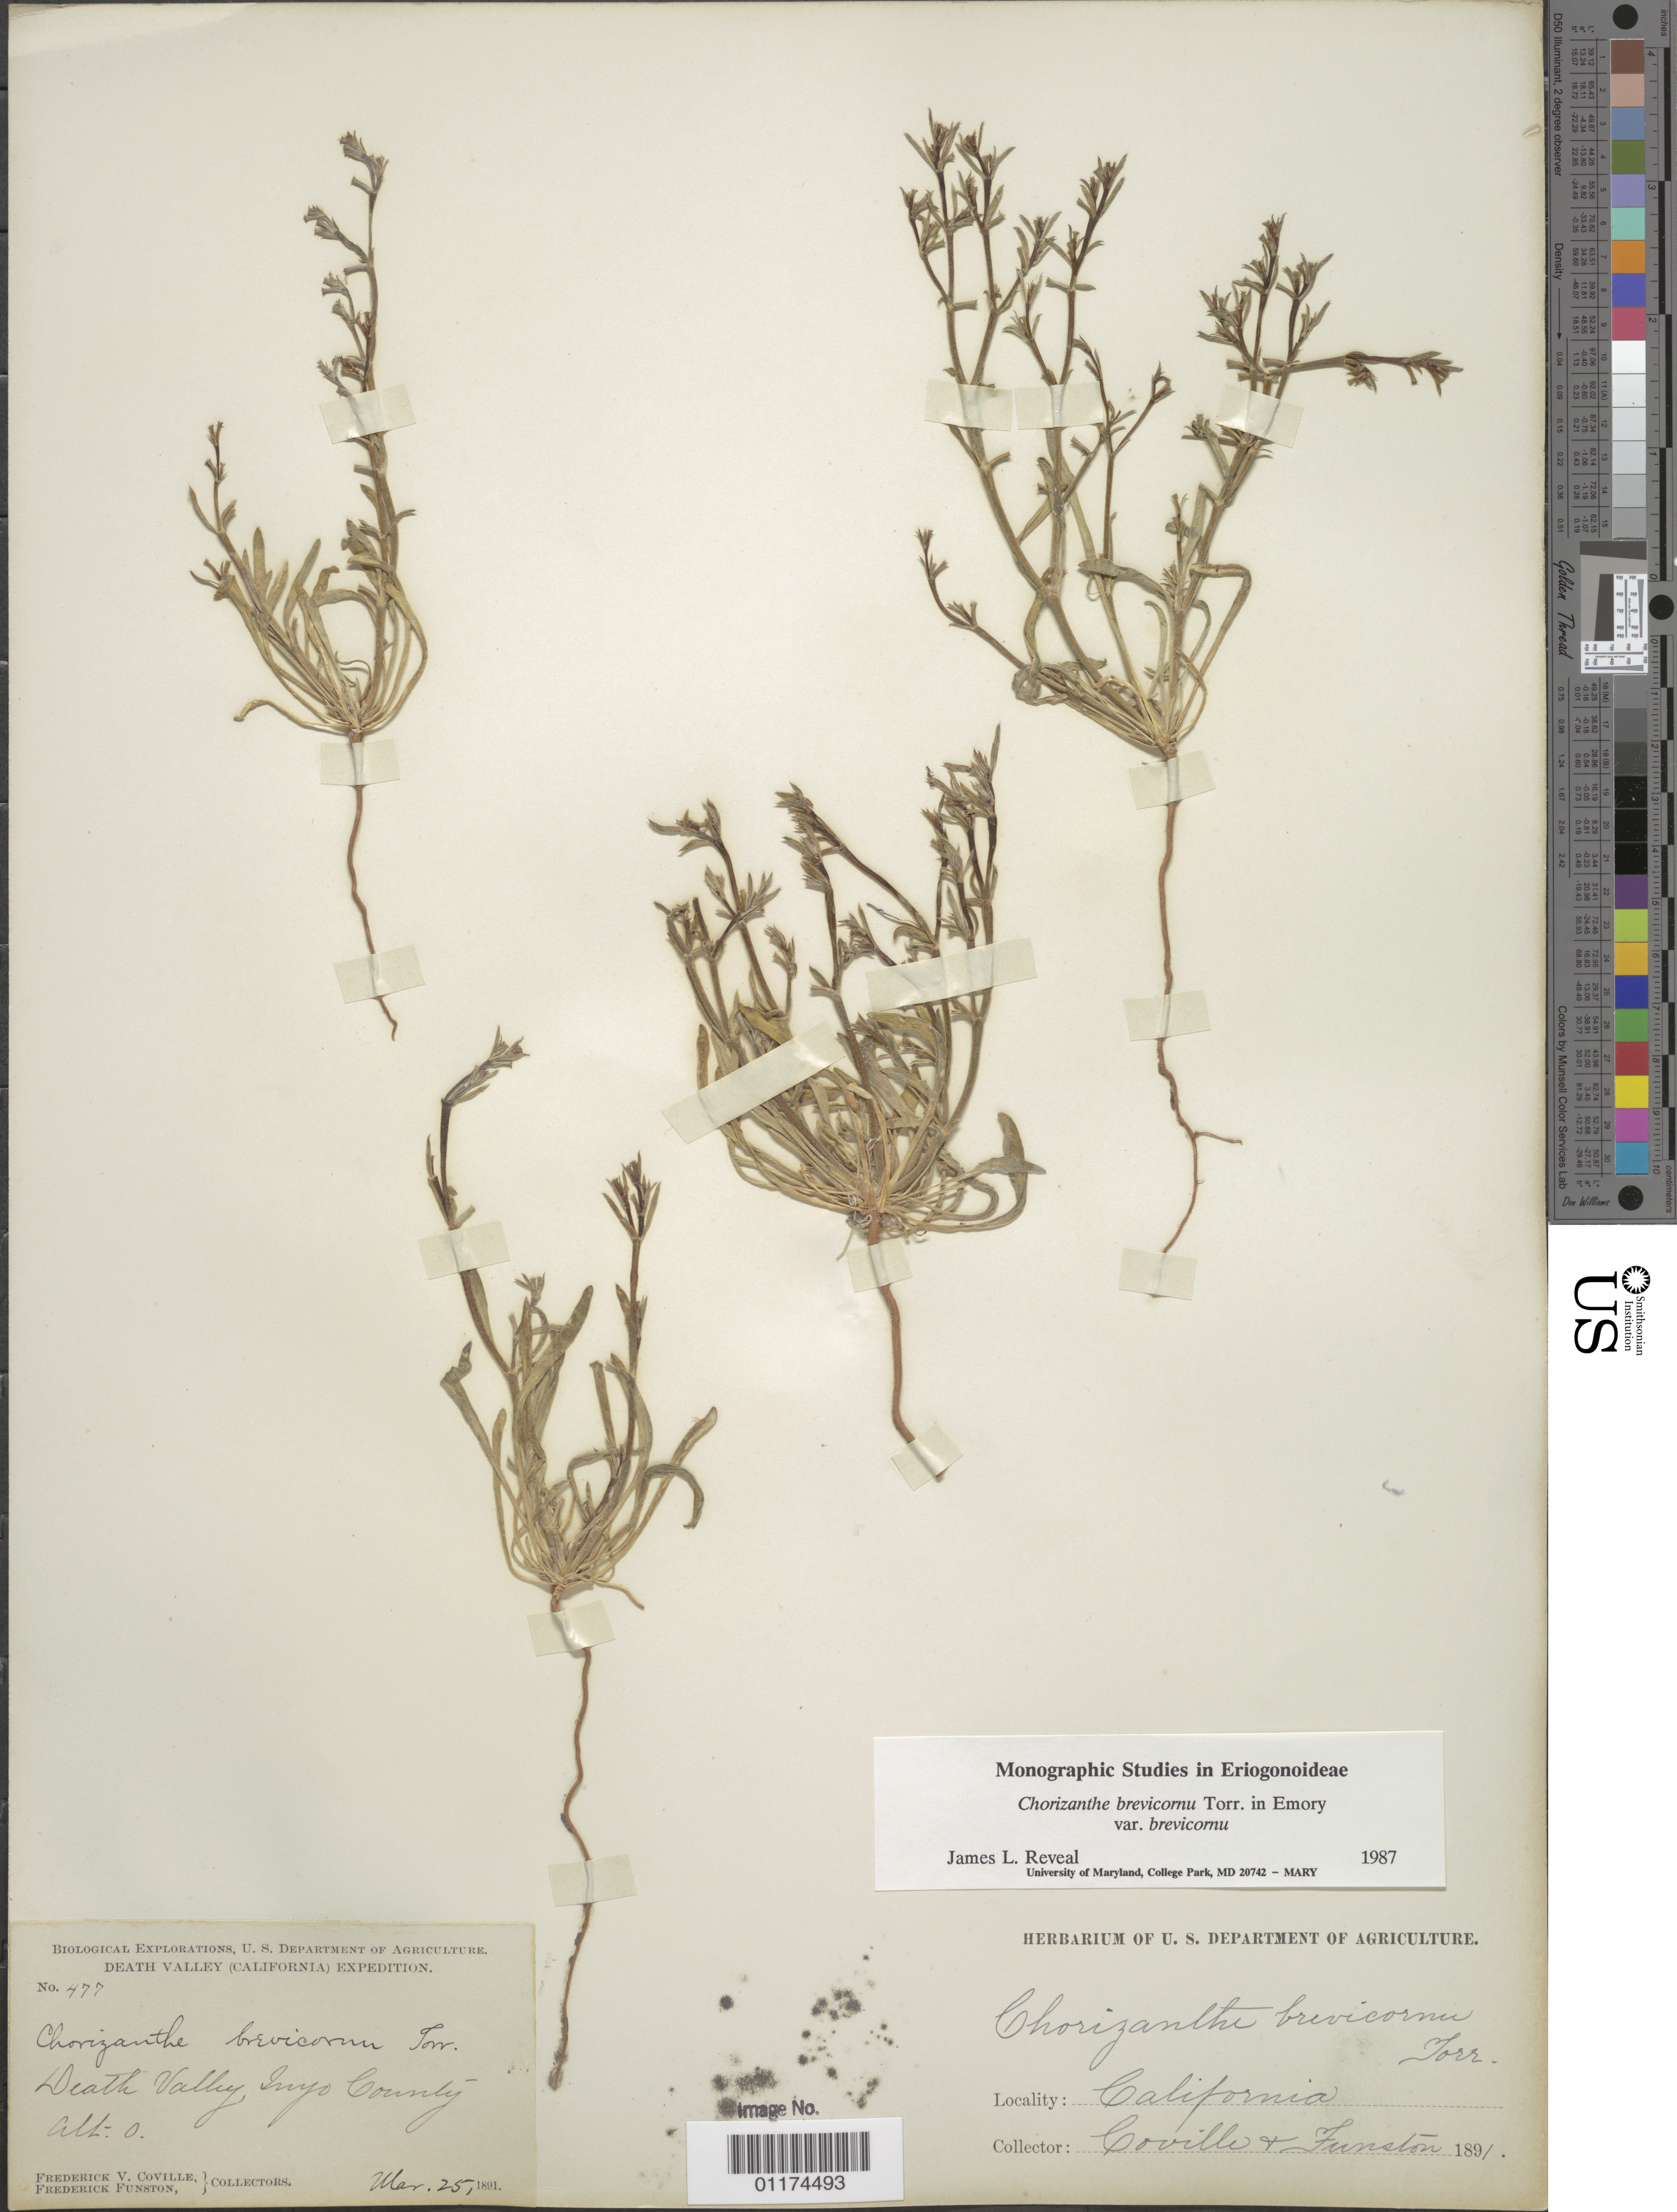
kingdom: Plantae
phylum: Tracheophyta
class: Magnoliopsida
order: Caryophyllales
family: Polygonaceae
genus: Chorizanthe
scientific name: Chorizanthe brevicornu var. brevicornu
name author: Torr.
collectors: F. V. Coville & F. Funston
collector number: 477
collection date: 1891-03-25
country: United States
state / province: California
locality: Death Valley.